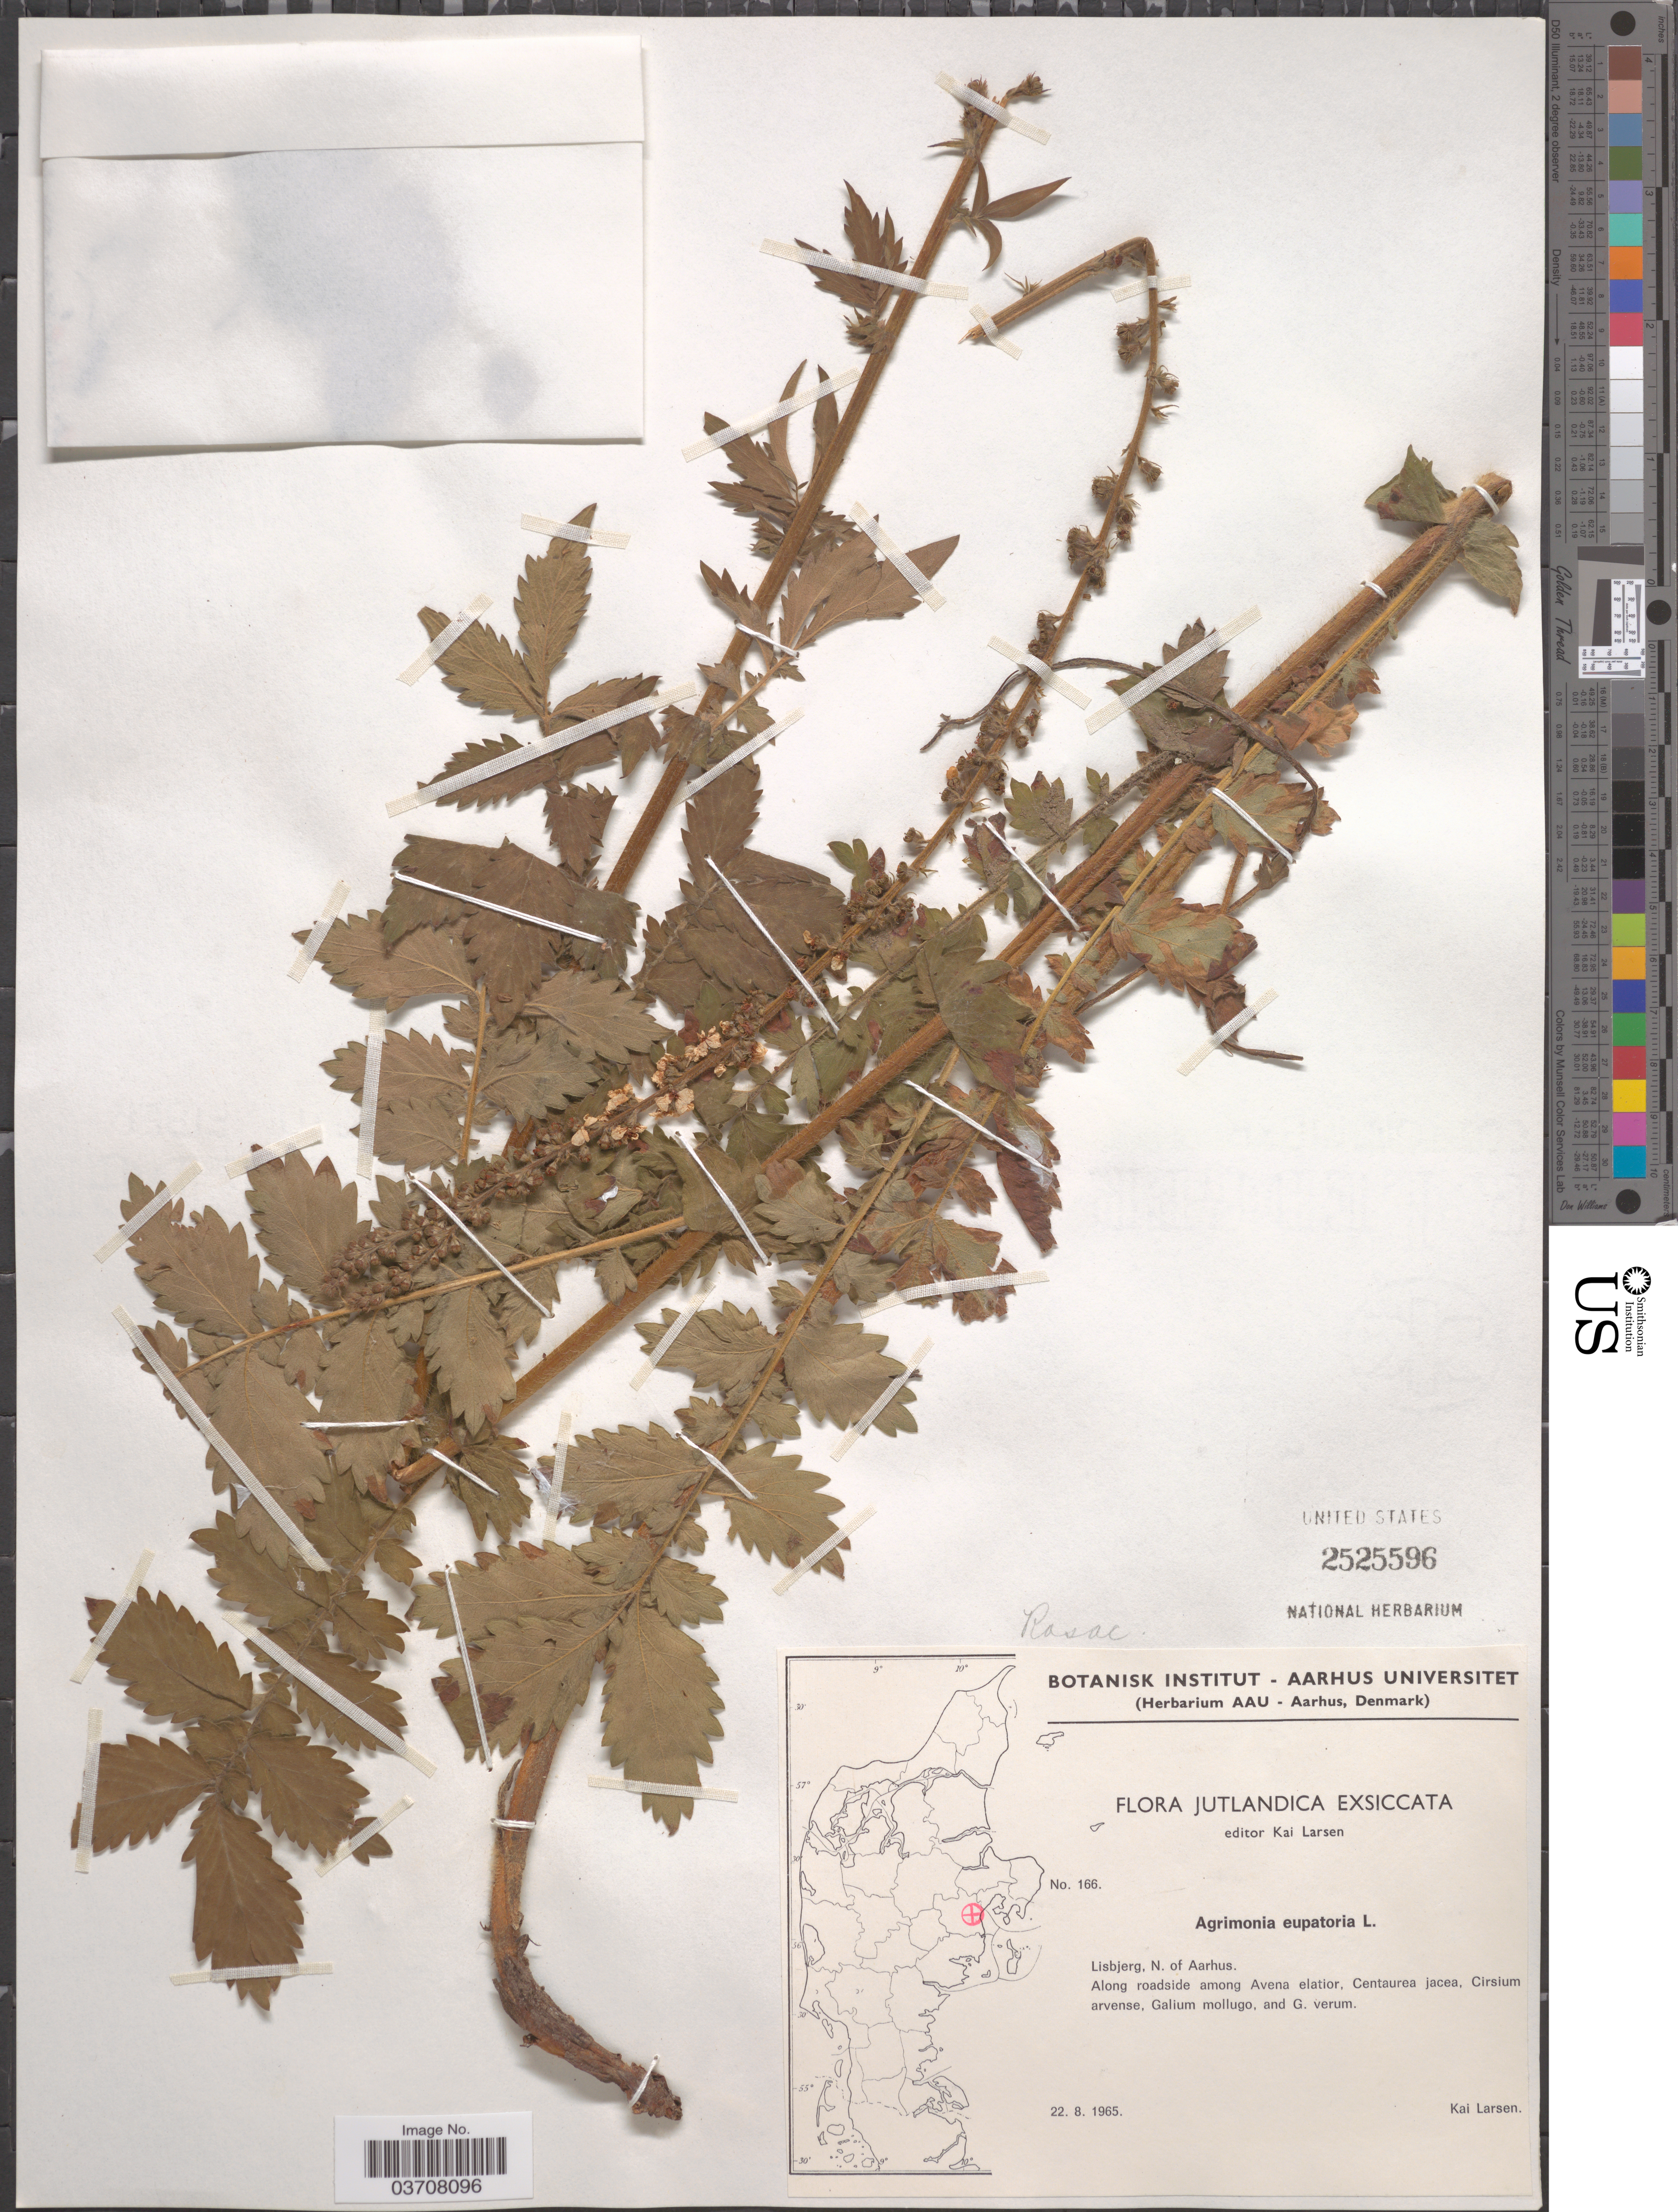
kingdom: Plantae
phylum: Tracheophyta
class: Magnoliopsida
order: Rosales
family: Rosaceae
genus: Agrimonia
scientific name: Agrimonia eupatoria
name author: L.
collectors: K. Larsen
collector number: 16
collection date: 1965-08-22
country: Denmark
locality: Lisbjerg, N. of Aarhuis. Along roadside among Avena elatior, Centaurea jacea, Cirsium arvense, Galium mollugo, and G. verum.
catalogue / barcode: US 2525596